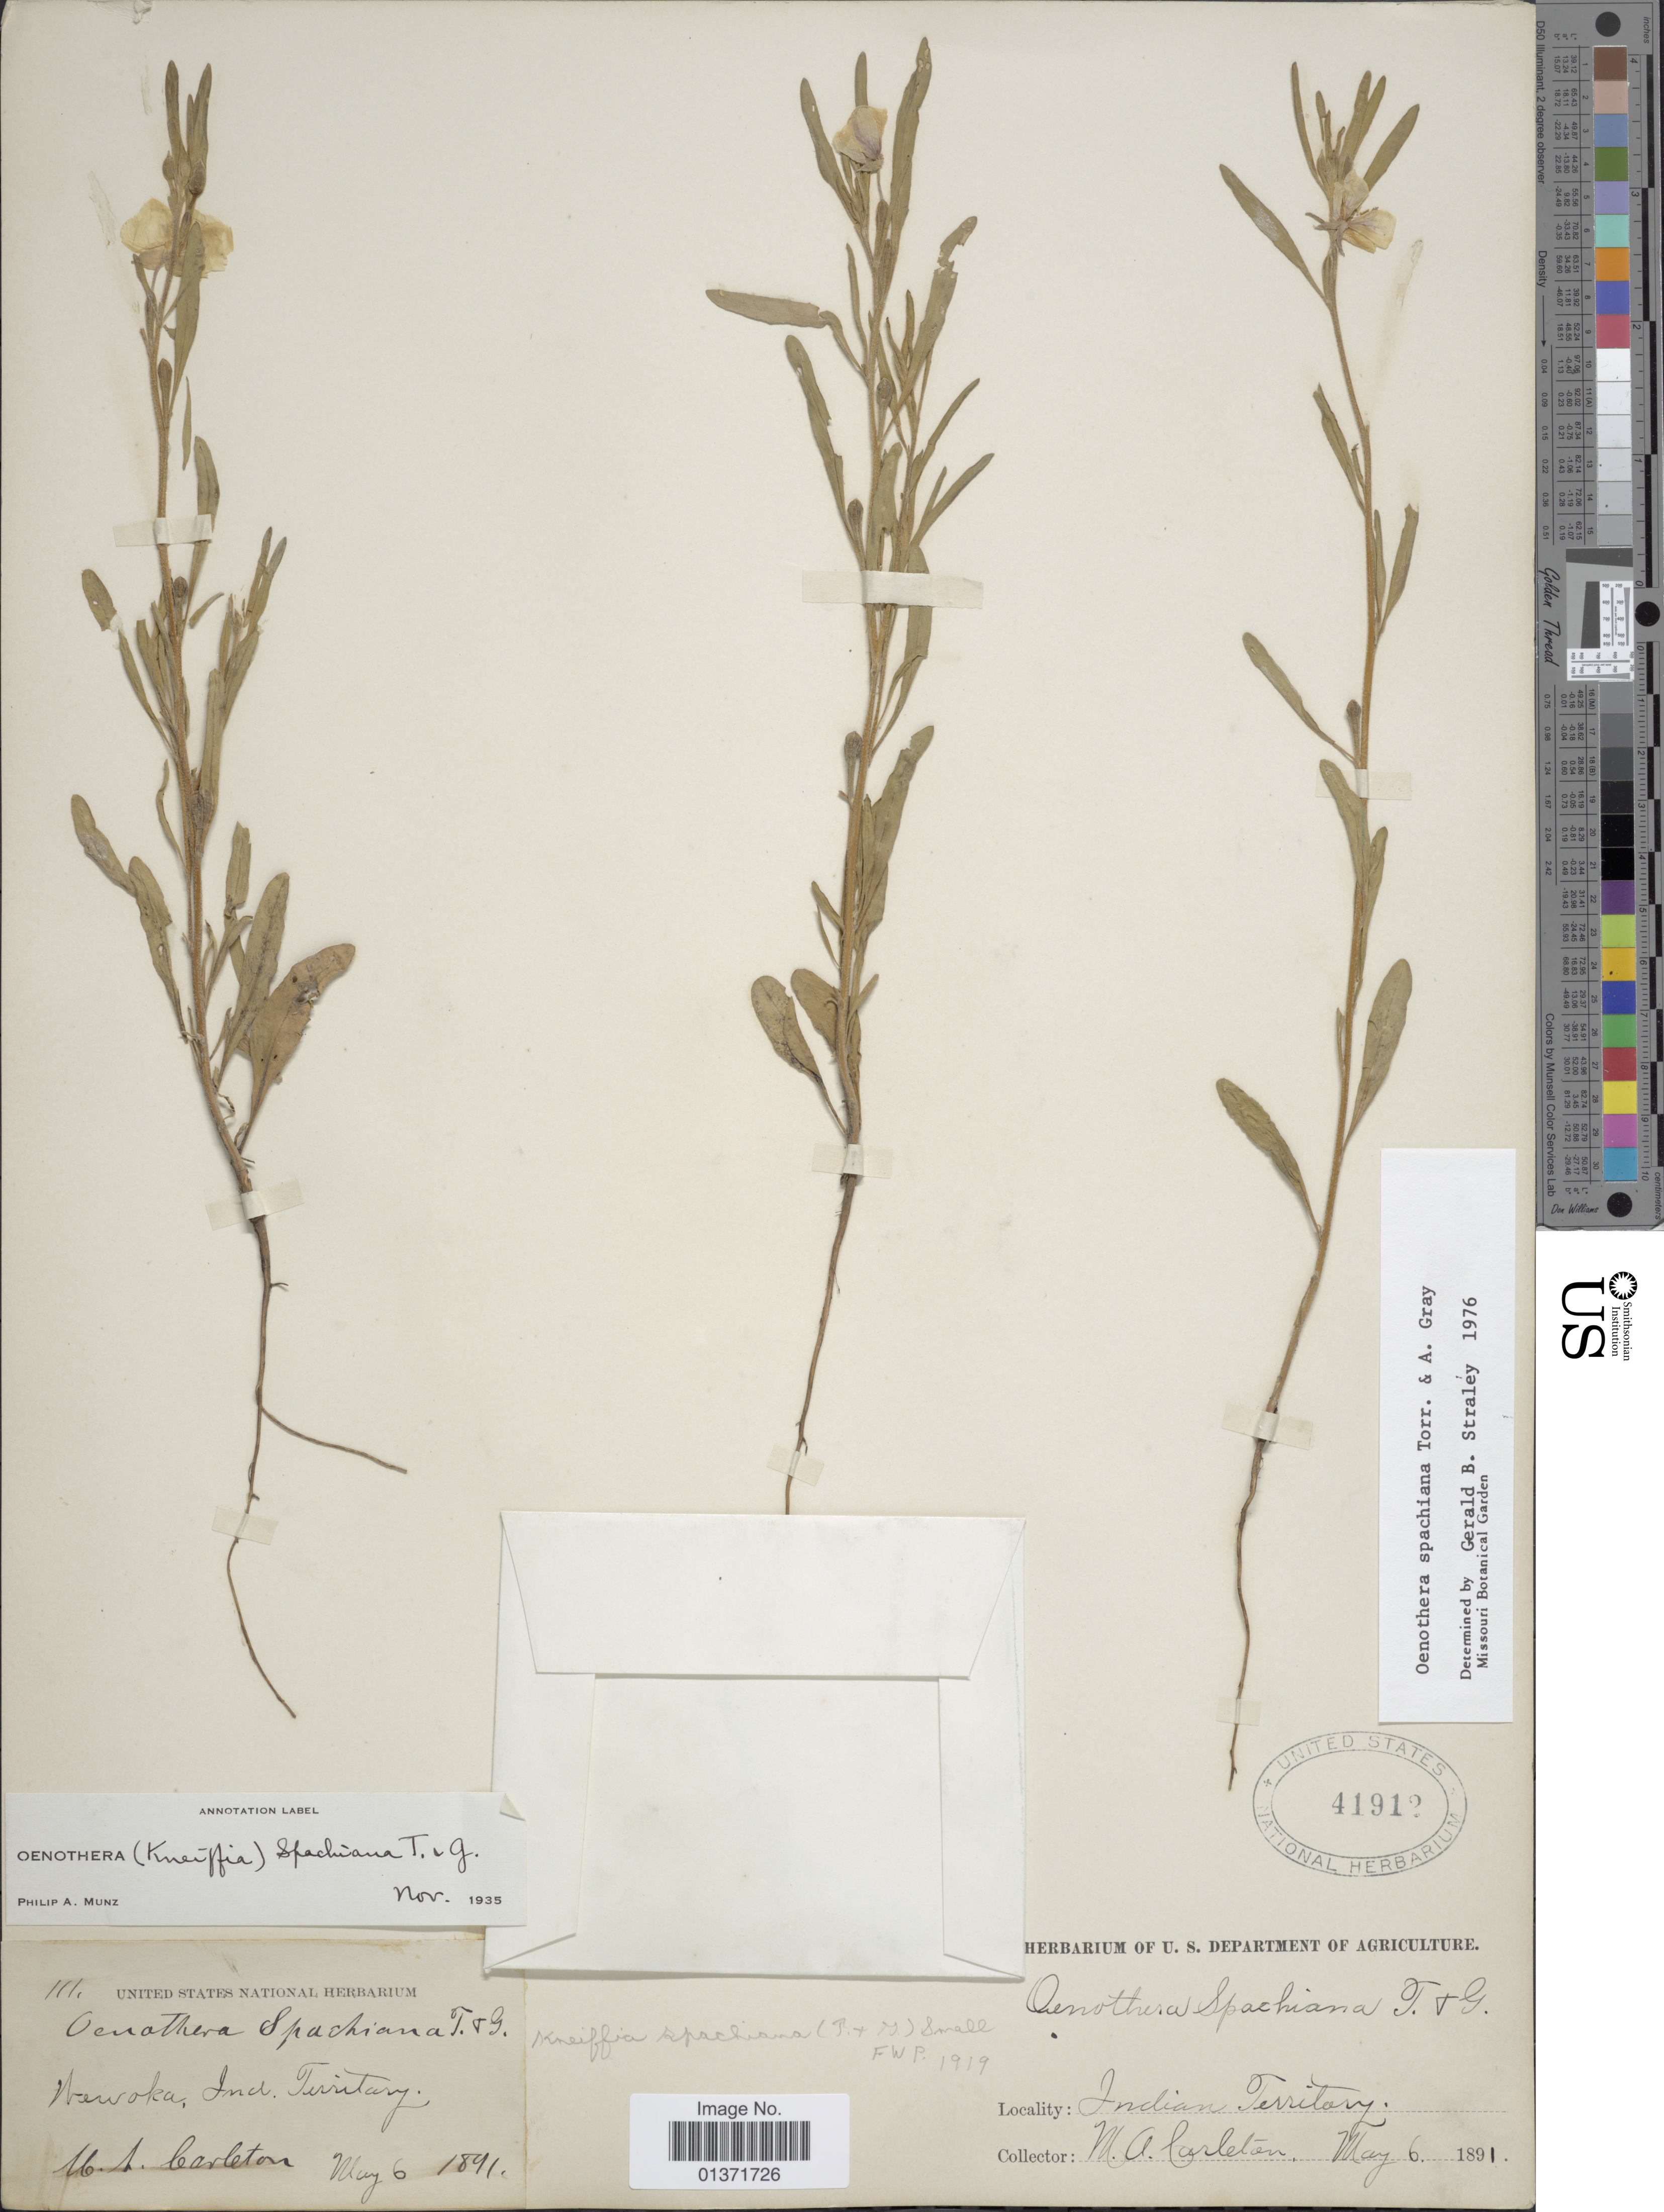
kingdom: Plantae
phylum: Tracheophyta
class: Magnoliopsida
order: Myrtales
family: Onagraceae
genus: Oenothera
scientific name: Oenothera spachiana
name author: Torr. & A. Gray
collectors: M. A. Carleton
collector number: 111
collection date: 1891-05-06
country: United States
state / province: Oklahoma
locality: Wewoka, Indian Territory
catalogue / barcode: US 41912